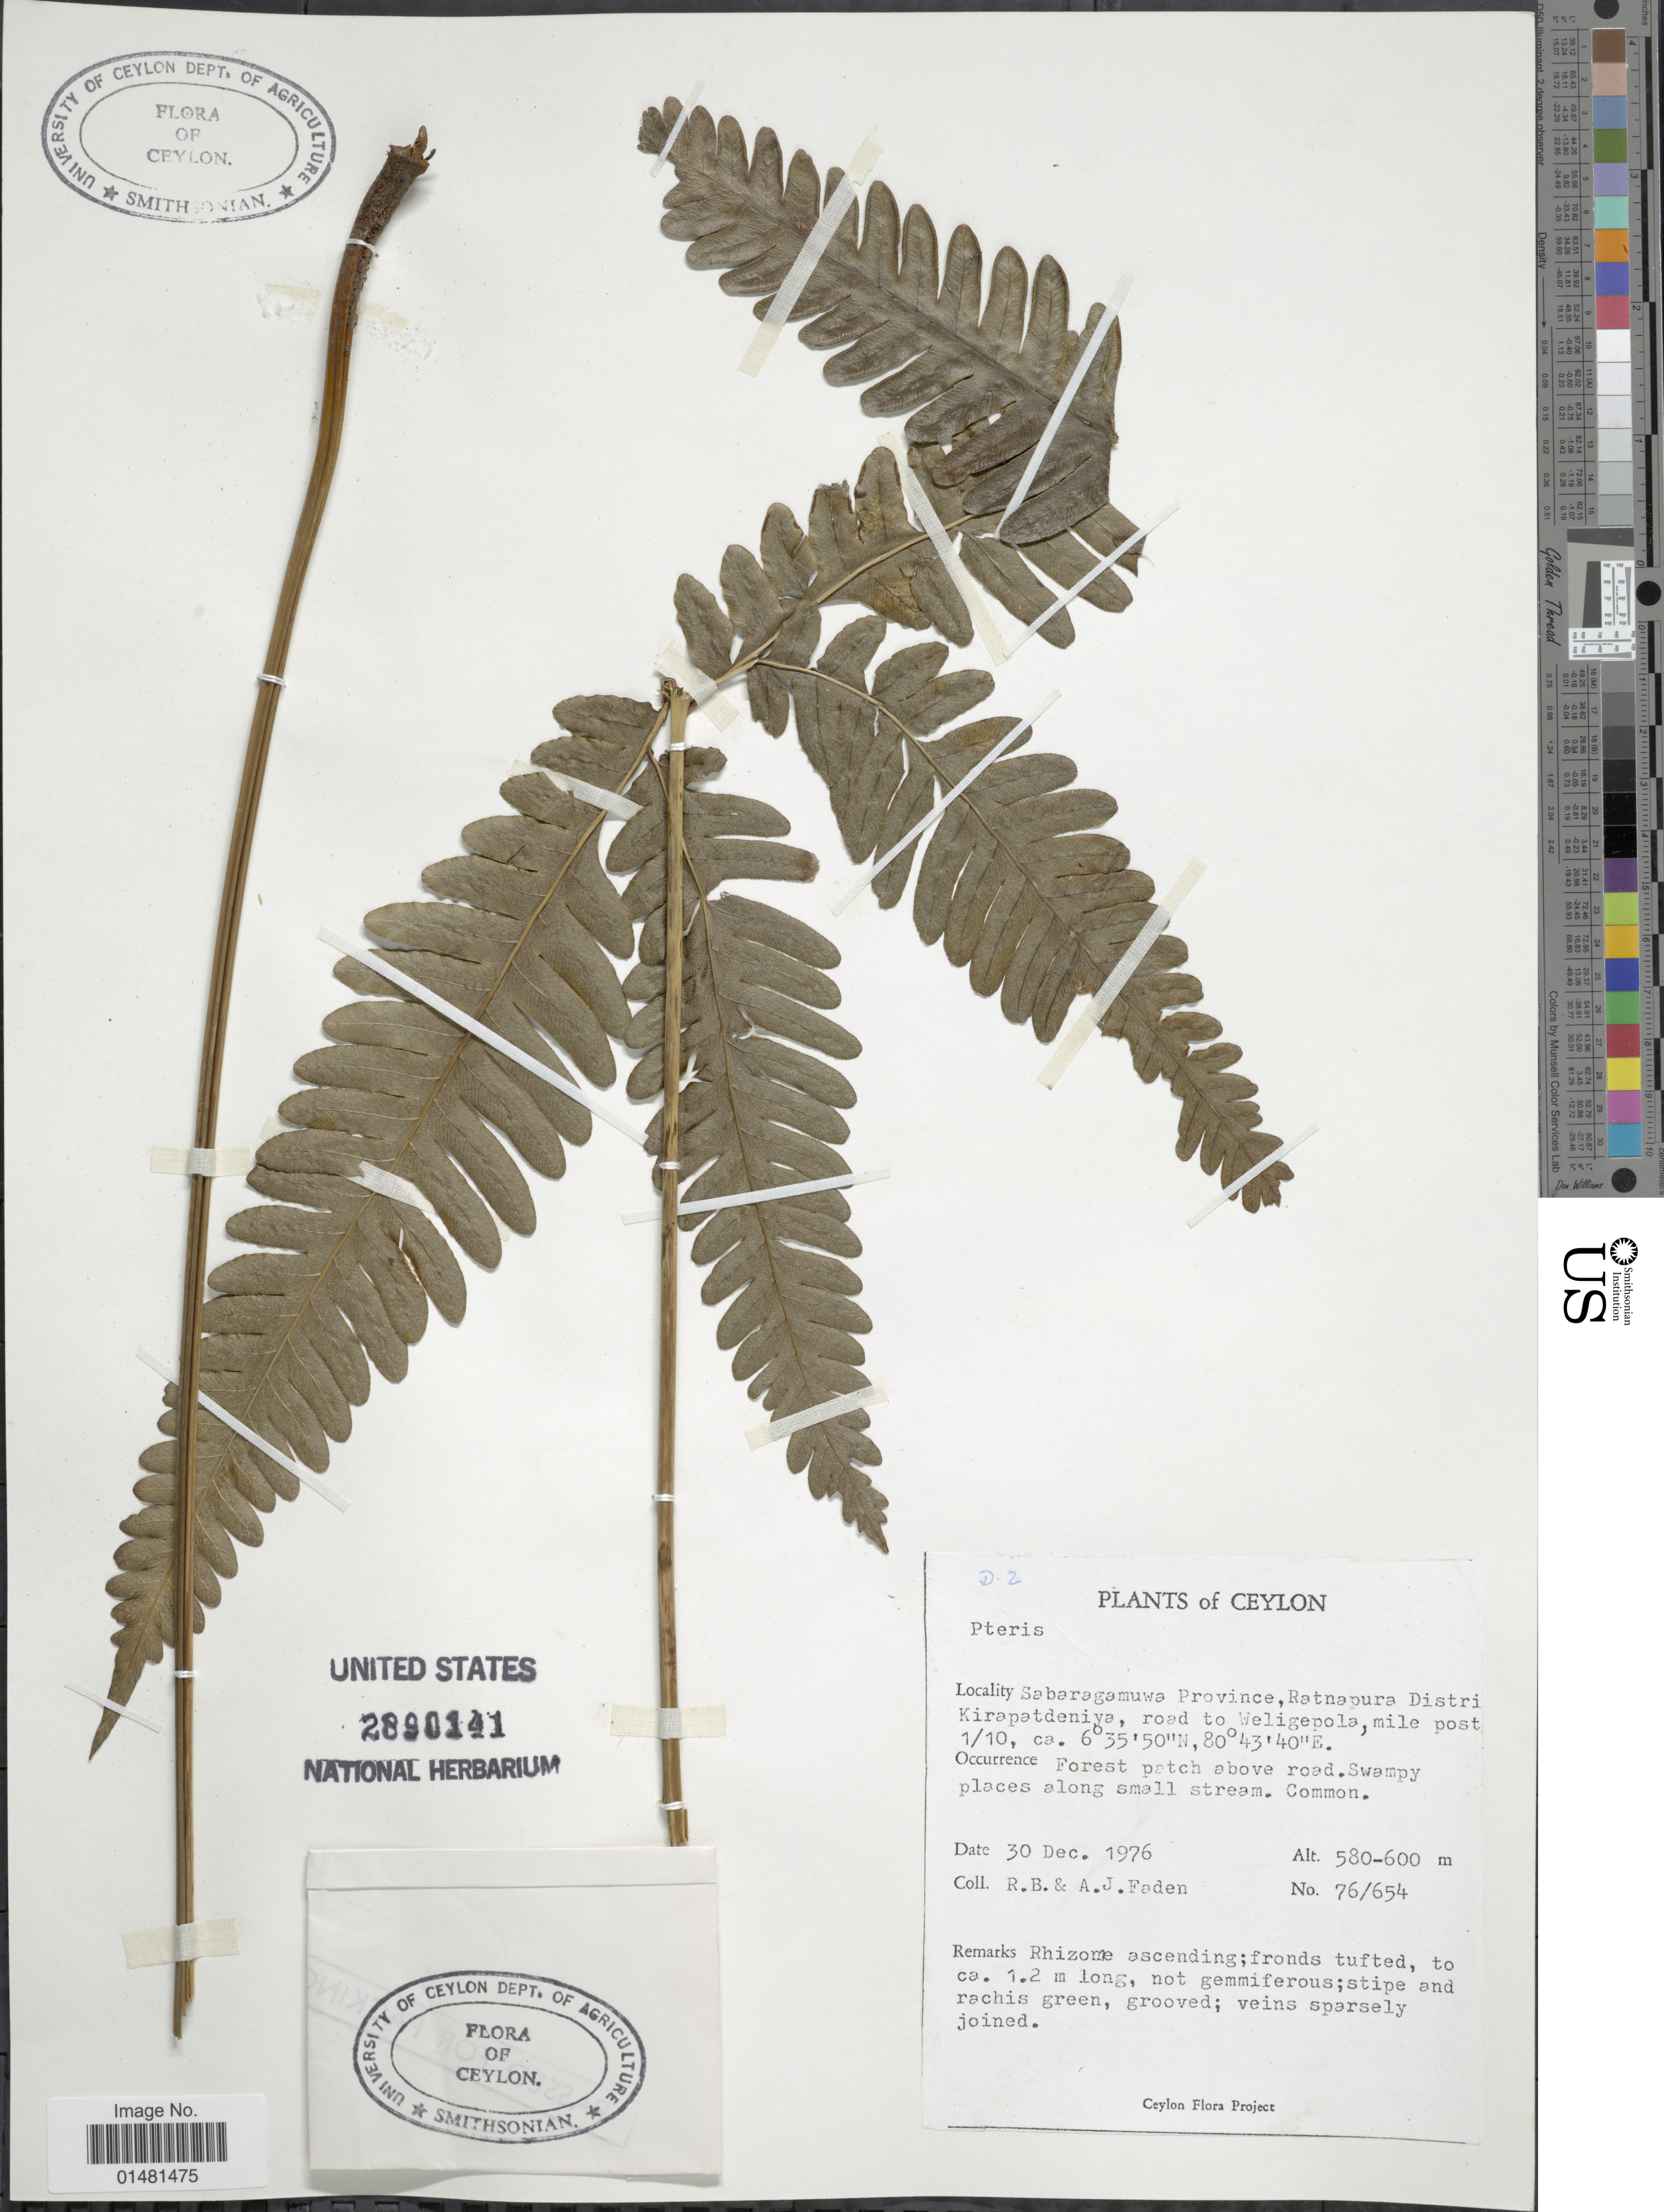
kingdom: Plantae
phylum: Tracheophyta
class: Polypodiopsida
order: Polypodiales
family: Pteridaceae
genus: Pteris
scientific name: Pteris sp.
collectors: R. B. Faden & A. J. Faden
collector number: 76/654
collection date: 1976-12-30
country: Sri Lanka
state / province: Sabaragamuwa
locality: Ceylon. Ratnapura District, Kirapatdeniya, road to Weligepola, mile post 1/10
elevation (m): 580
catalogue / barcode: US 2890141